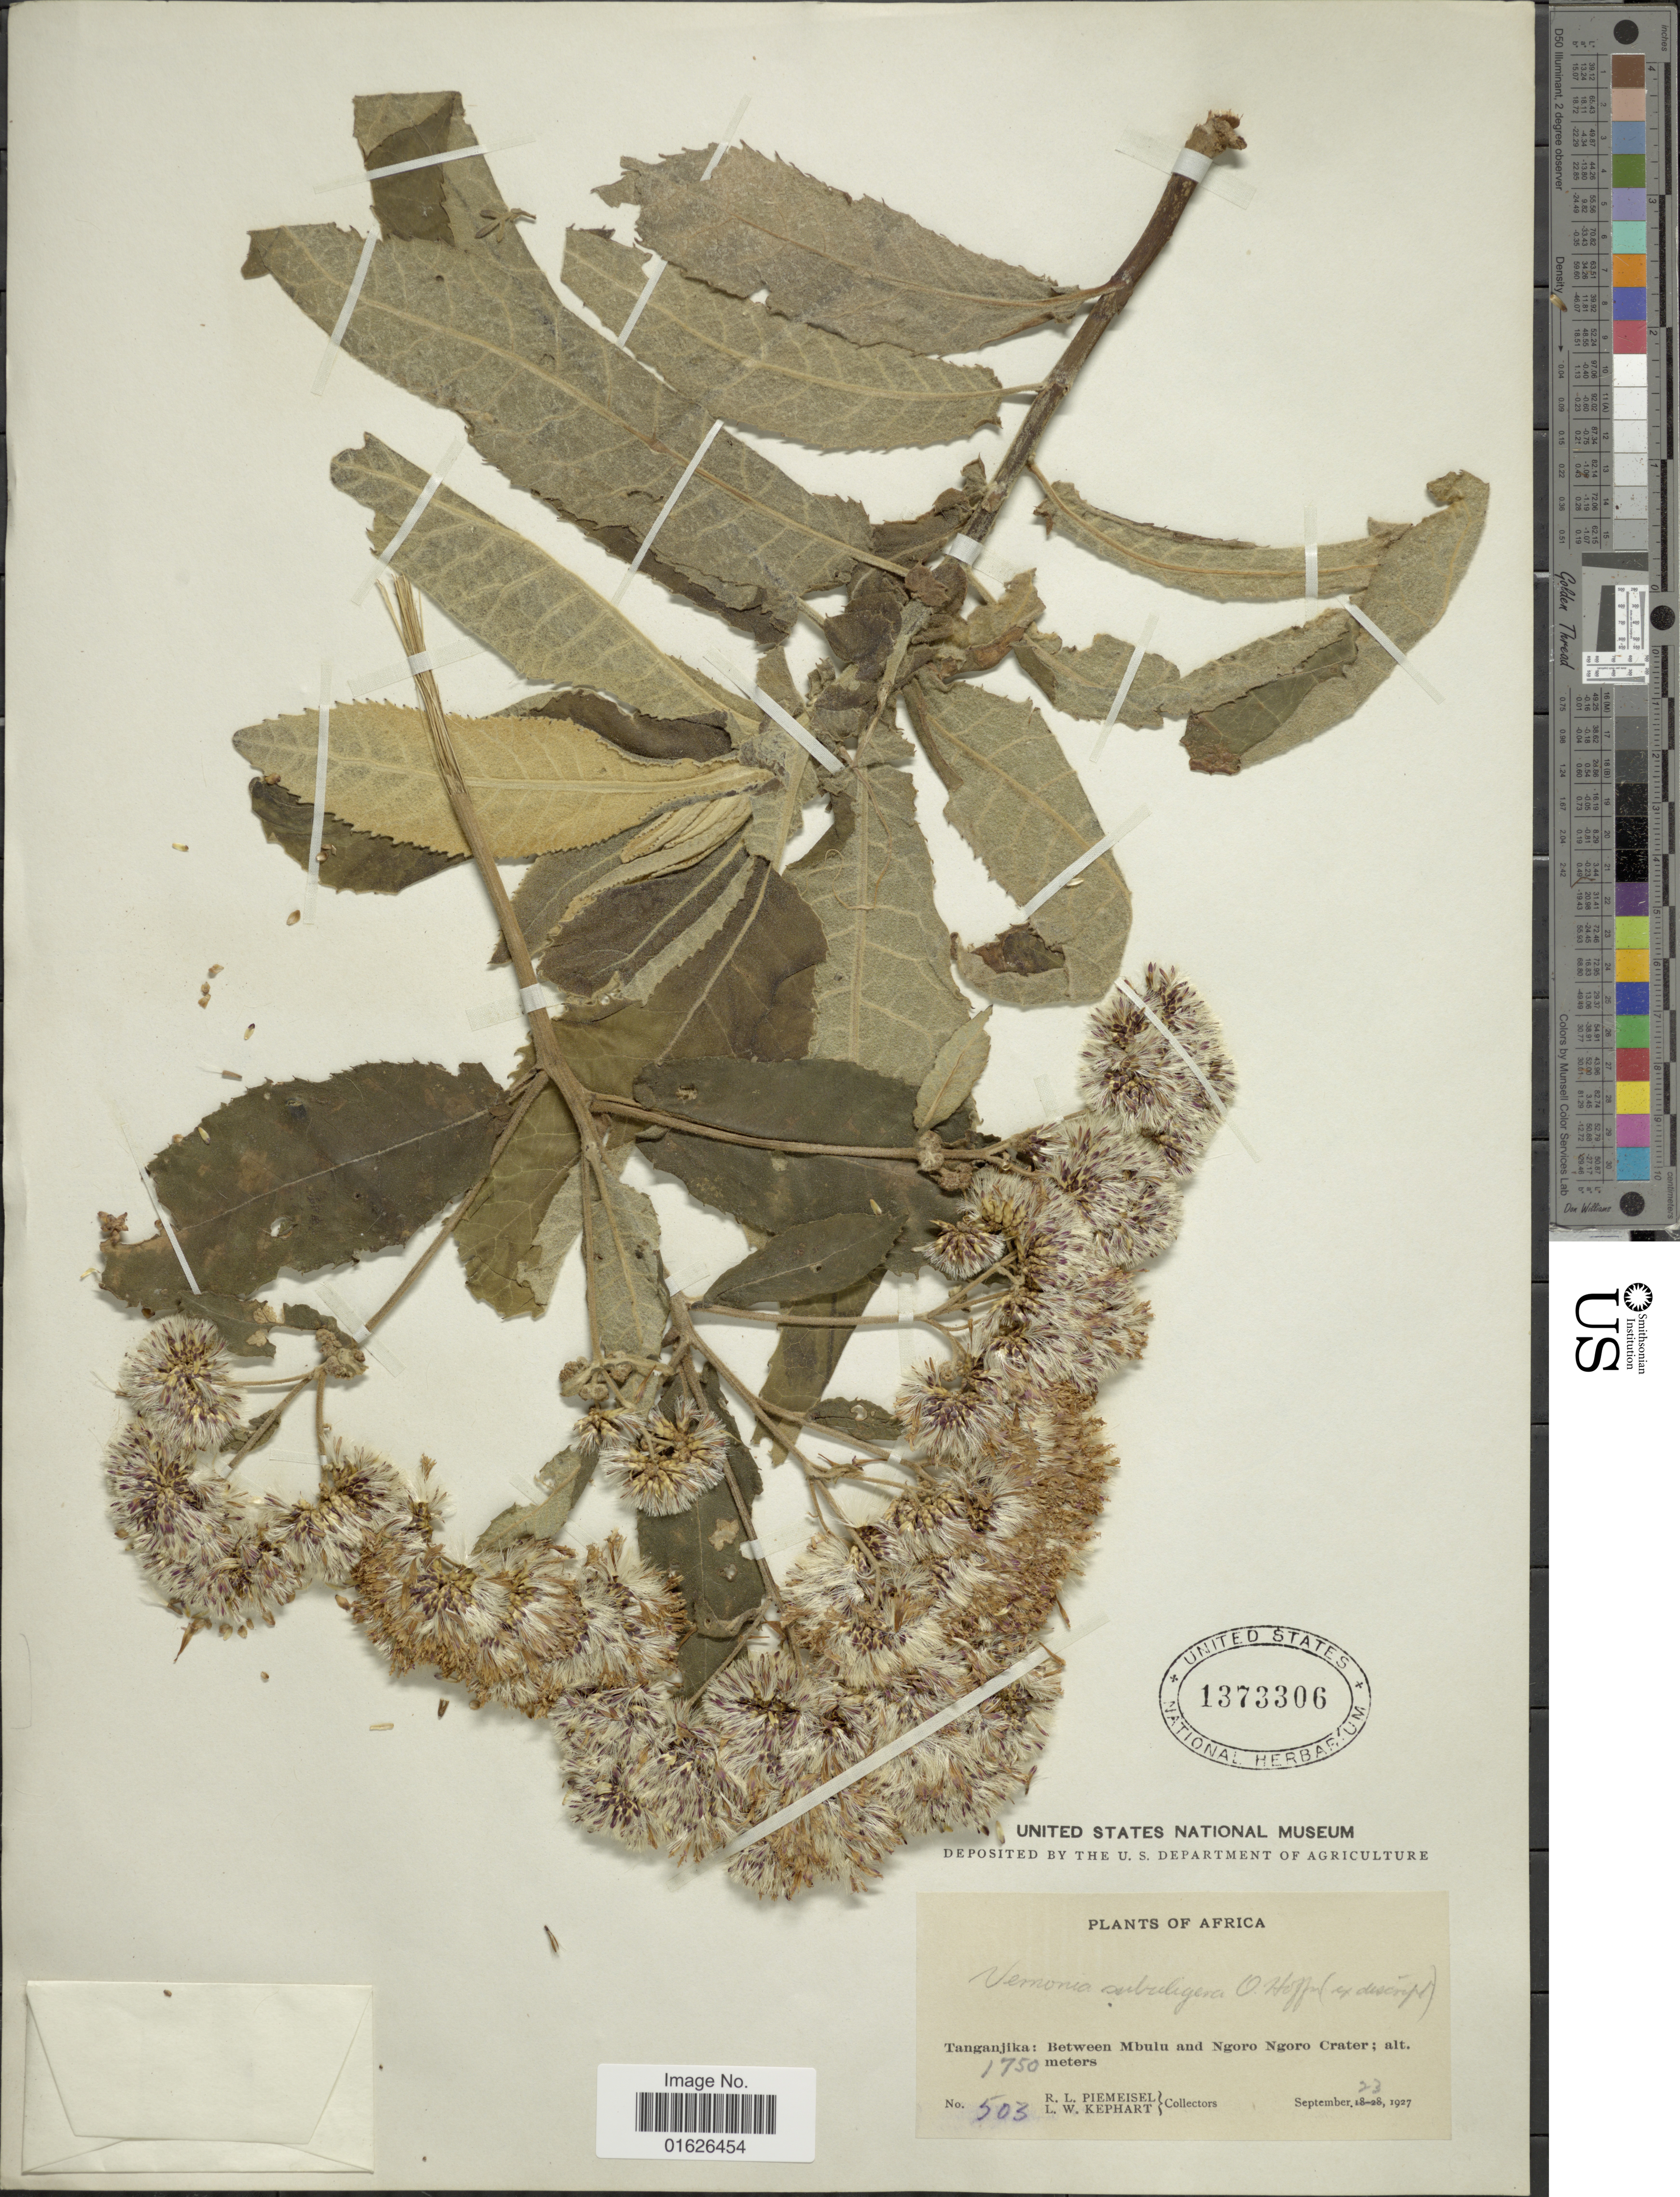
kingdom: Plantae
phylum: Tracheophyta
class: Magnoliopsida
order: Asterales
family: Asteraceae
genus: Gymnanthemum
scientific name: Gymnanthemum myrianthum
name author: (Hook. f.) H. Rob.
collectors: R. L. Piemeisel & L. W. Kephart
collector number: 503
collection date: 1927-09-23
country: Tanzania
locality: Tanganjika: Between Mbulu and Ngoro Ngoro Crater.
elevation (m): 1750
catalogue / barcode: US 1373306